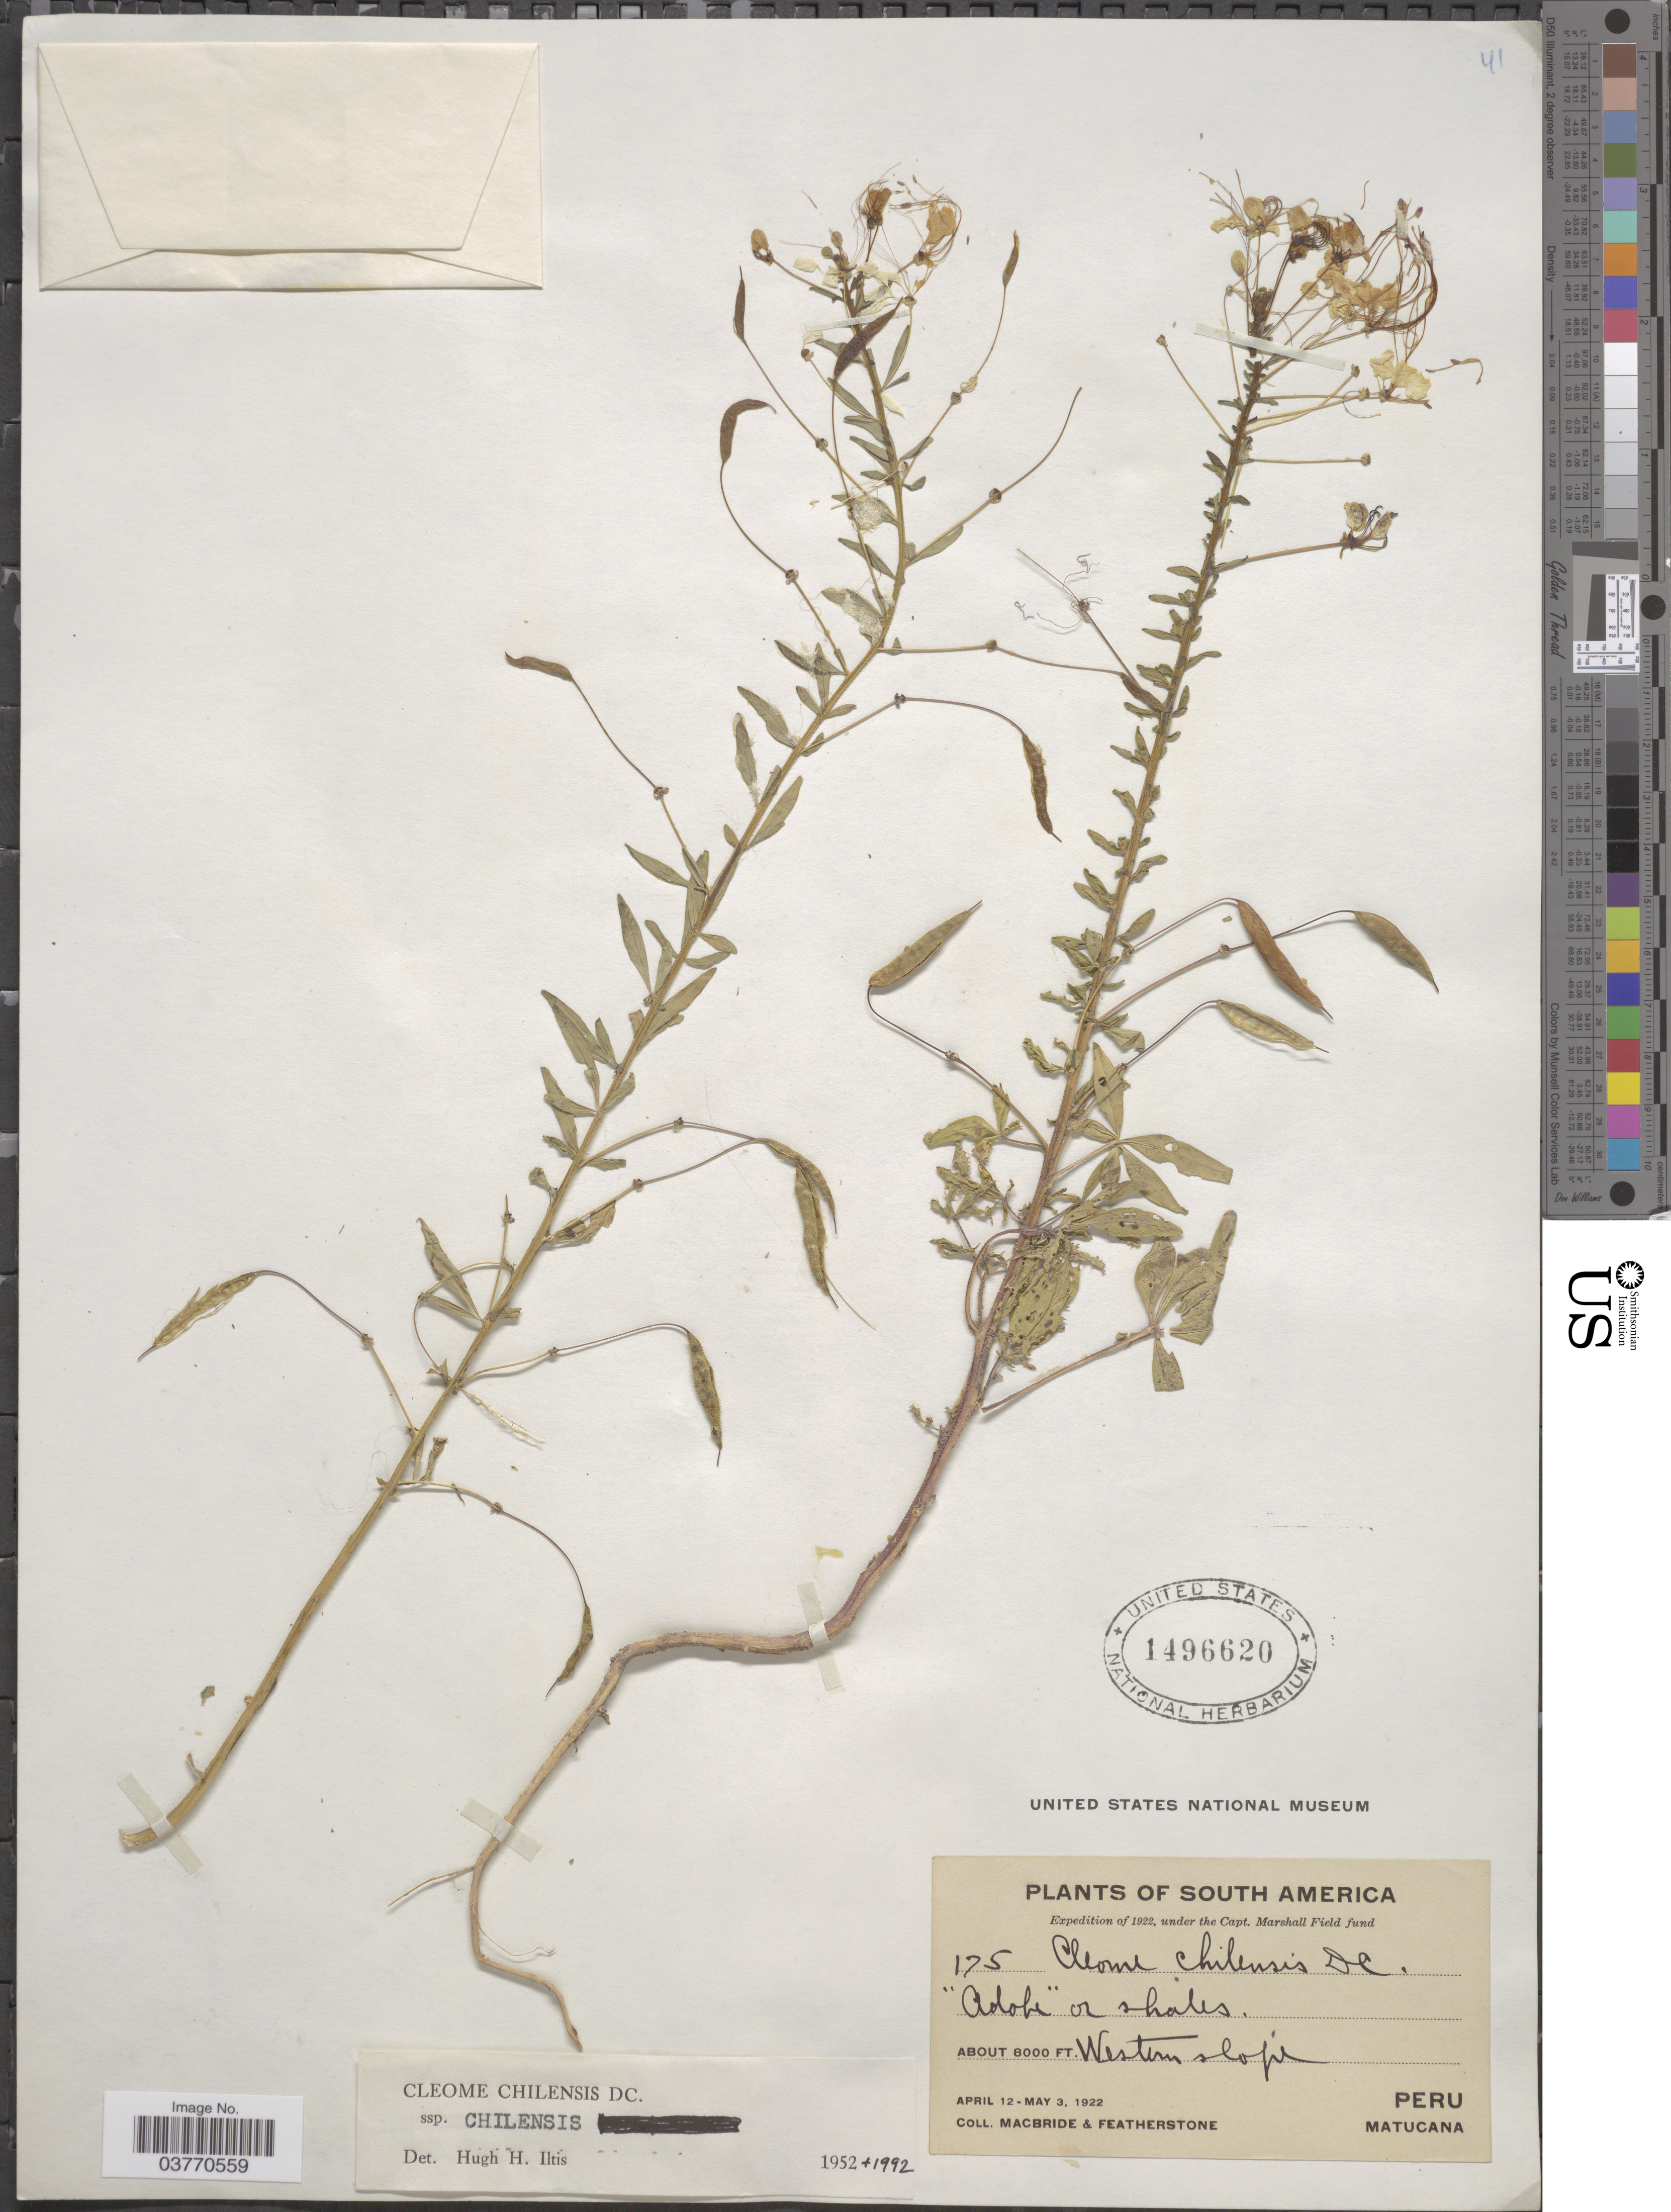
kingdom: Plantae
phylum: Tracheophyta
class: Magnoliopsida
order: Brassicales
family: Cleomaceae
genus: Andinocleome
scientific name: Andinocleome chilensis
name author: (DC.) Iltis ex E.M. McGinty & Roalson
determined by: Strong, M. T., (US), Smithsonian Institution - National Museum of Natural History (UNITED STATES)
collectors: Macbride, -- & -. Featherstone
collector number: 175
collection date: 1922-04-12/1922-05-03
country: Peru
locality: Western slope, Matucana.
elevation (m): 2438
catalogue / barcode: US 1496620